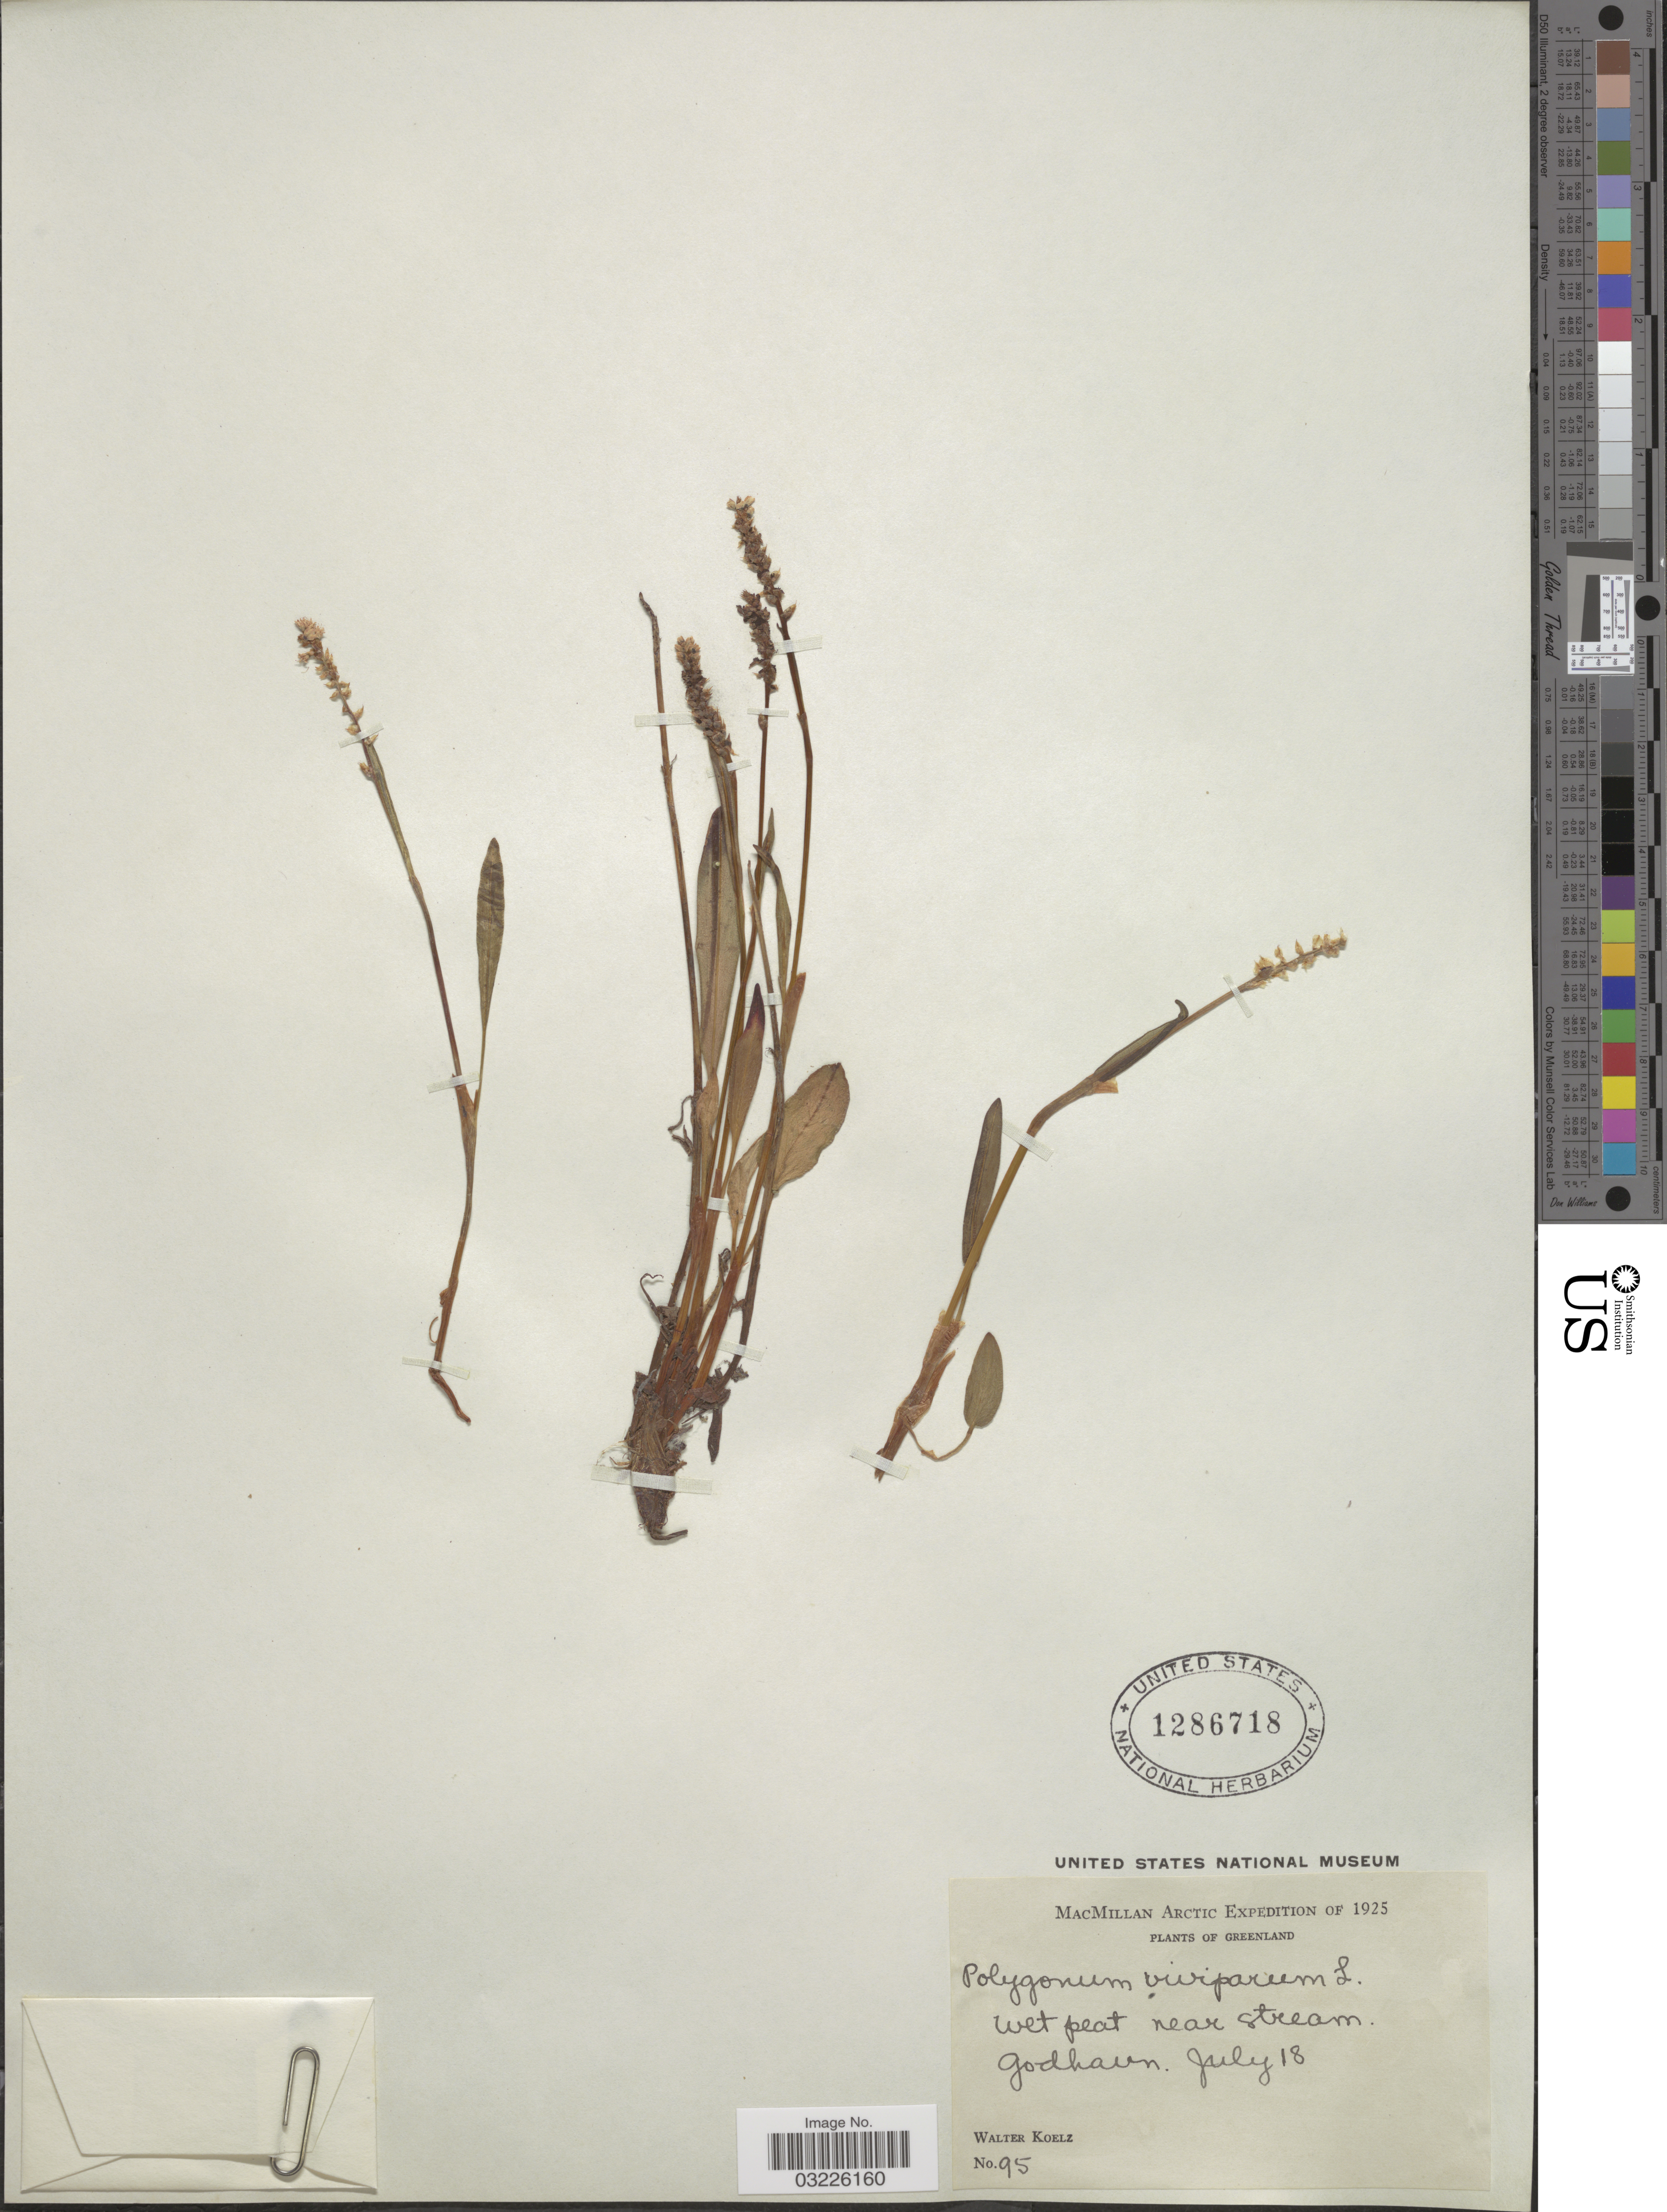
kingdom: Plantae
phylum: Tracheophyta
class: Magnoliopsida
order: Caryophyllales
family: Polygonaceae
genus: Bistorta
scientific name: Bistorta vivipara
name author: (L.) Delarbre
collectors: W. N. Koelz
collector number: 95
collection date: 1925-07-18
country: Greenland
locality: Near stream. Godhavn.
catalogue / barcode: US 1286718